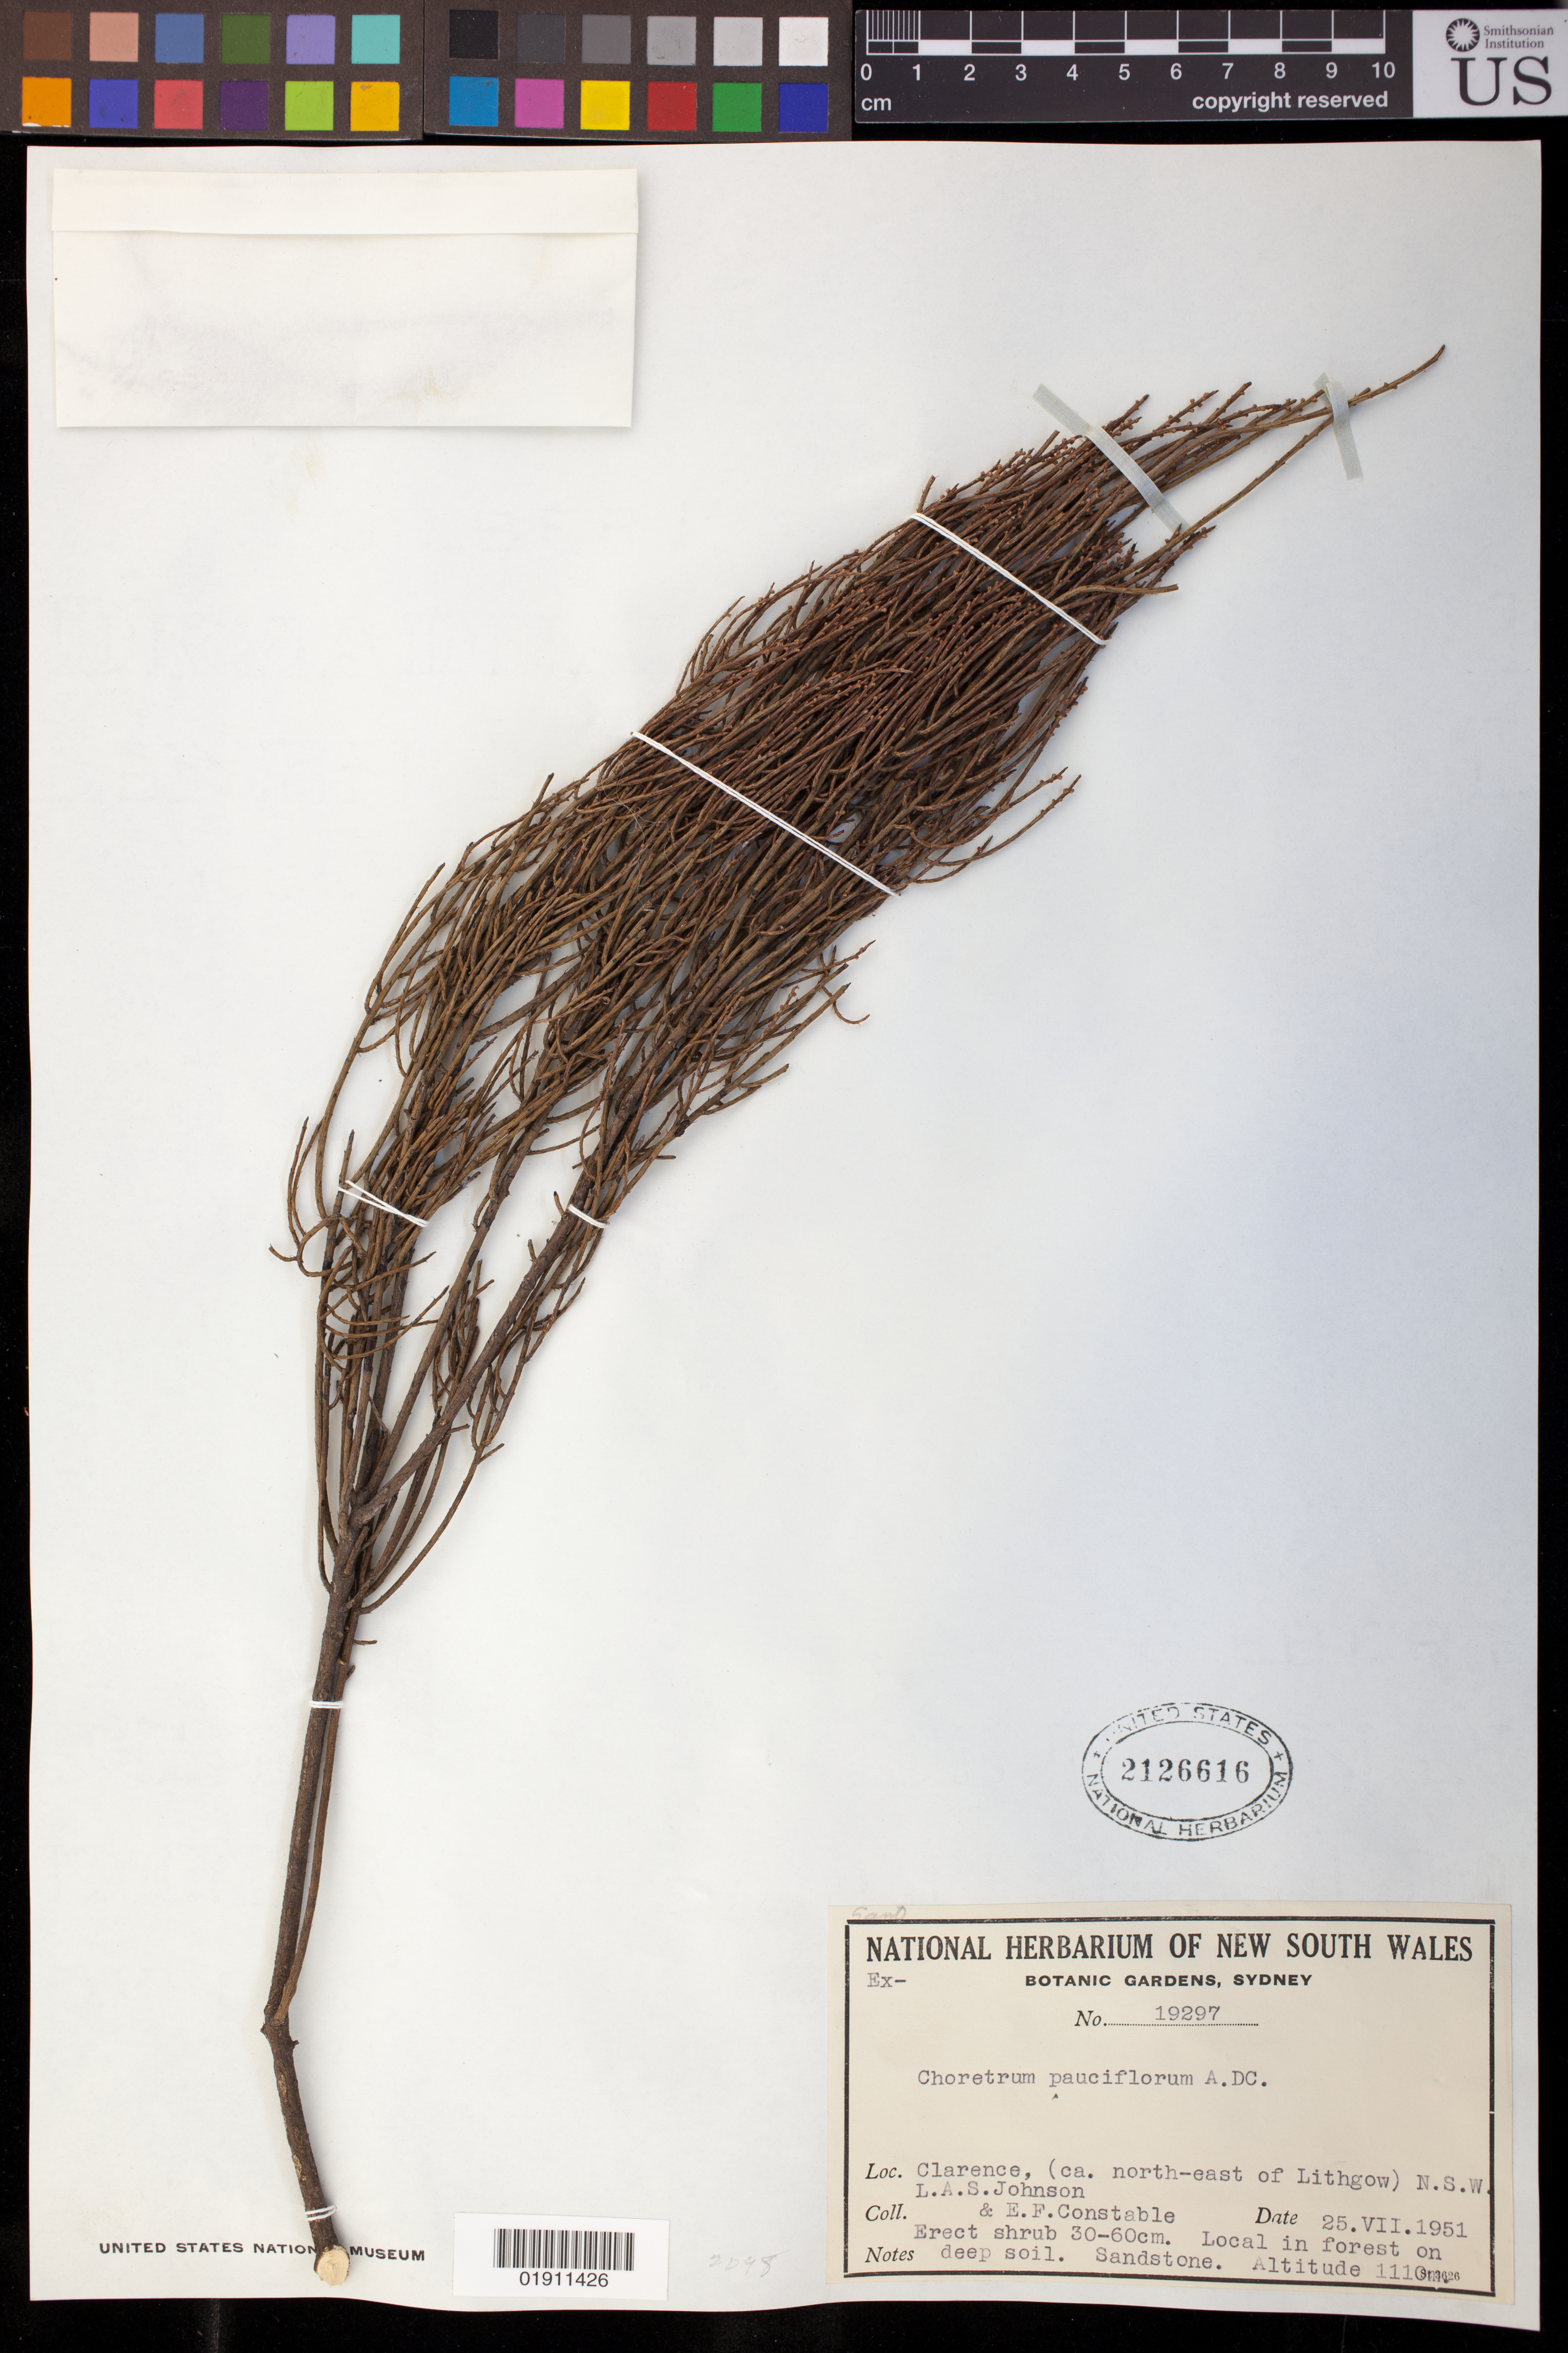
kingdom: Plantae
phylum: Tracheophyta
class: Magnoliopsida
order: Santalales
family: Amphorogynaceae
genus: Choretrum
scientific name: Choretrum pauciflorum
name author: A. DC.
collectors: L. A. S. Johnson & E. F. Constable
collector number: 19297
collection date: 1951-07-25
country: Australia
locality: Clarence, (ca. north-east of Lithgow)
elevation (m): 1110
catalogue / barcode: US 2126616